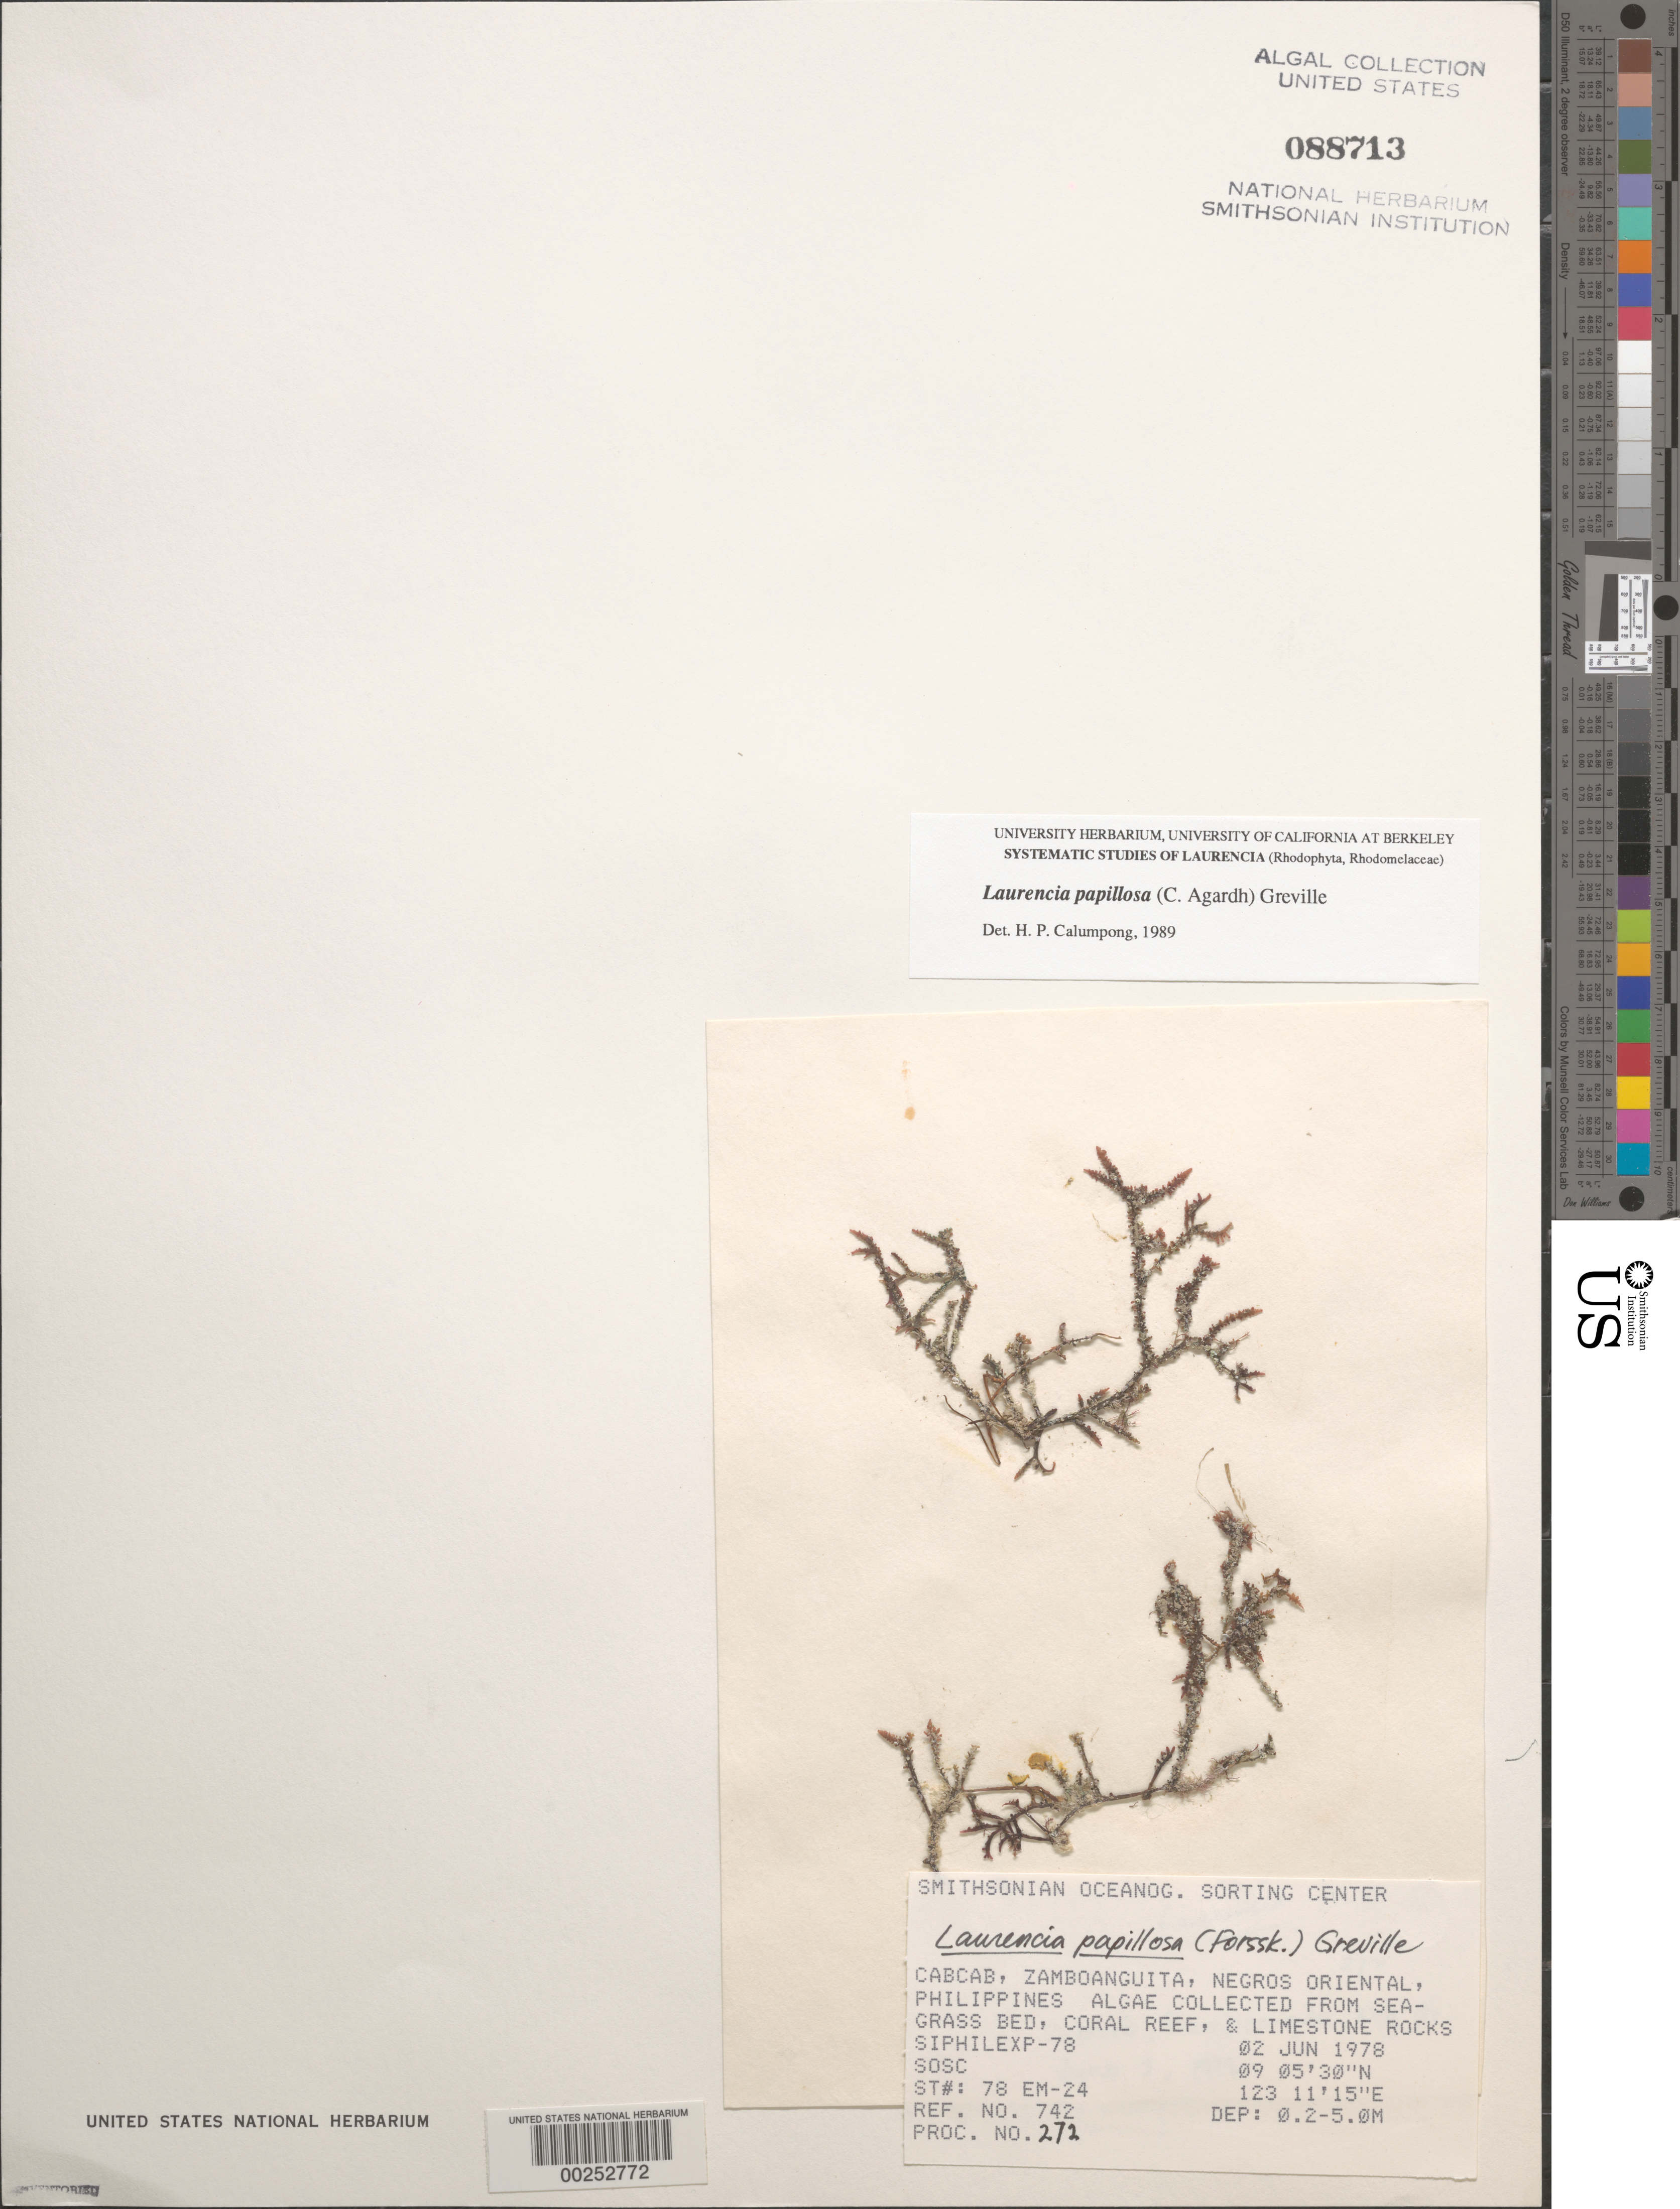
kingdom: Plantae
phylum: Rhodophyta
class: Florideophyceae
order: Ceramiales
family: Rhodomelaceae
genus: Palisada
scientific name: Palisada perforata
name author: (Bory) K.W. Nam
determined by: Algae name updating Project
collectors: SOSC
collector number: Station 78 Em-24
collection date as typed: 02 Jun 1978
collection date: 1978-06-02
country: Philippines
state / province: Central Visayas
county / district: Negros Oriental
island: Negros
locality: Cabcab, Zamboanguita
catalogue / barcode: US 88713